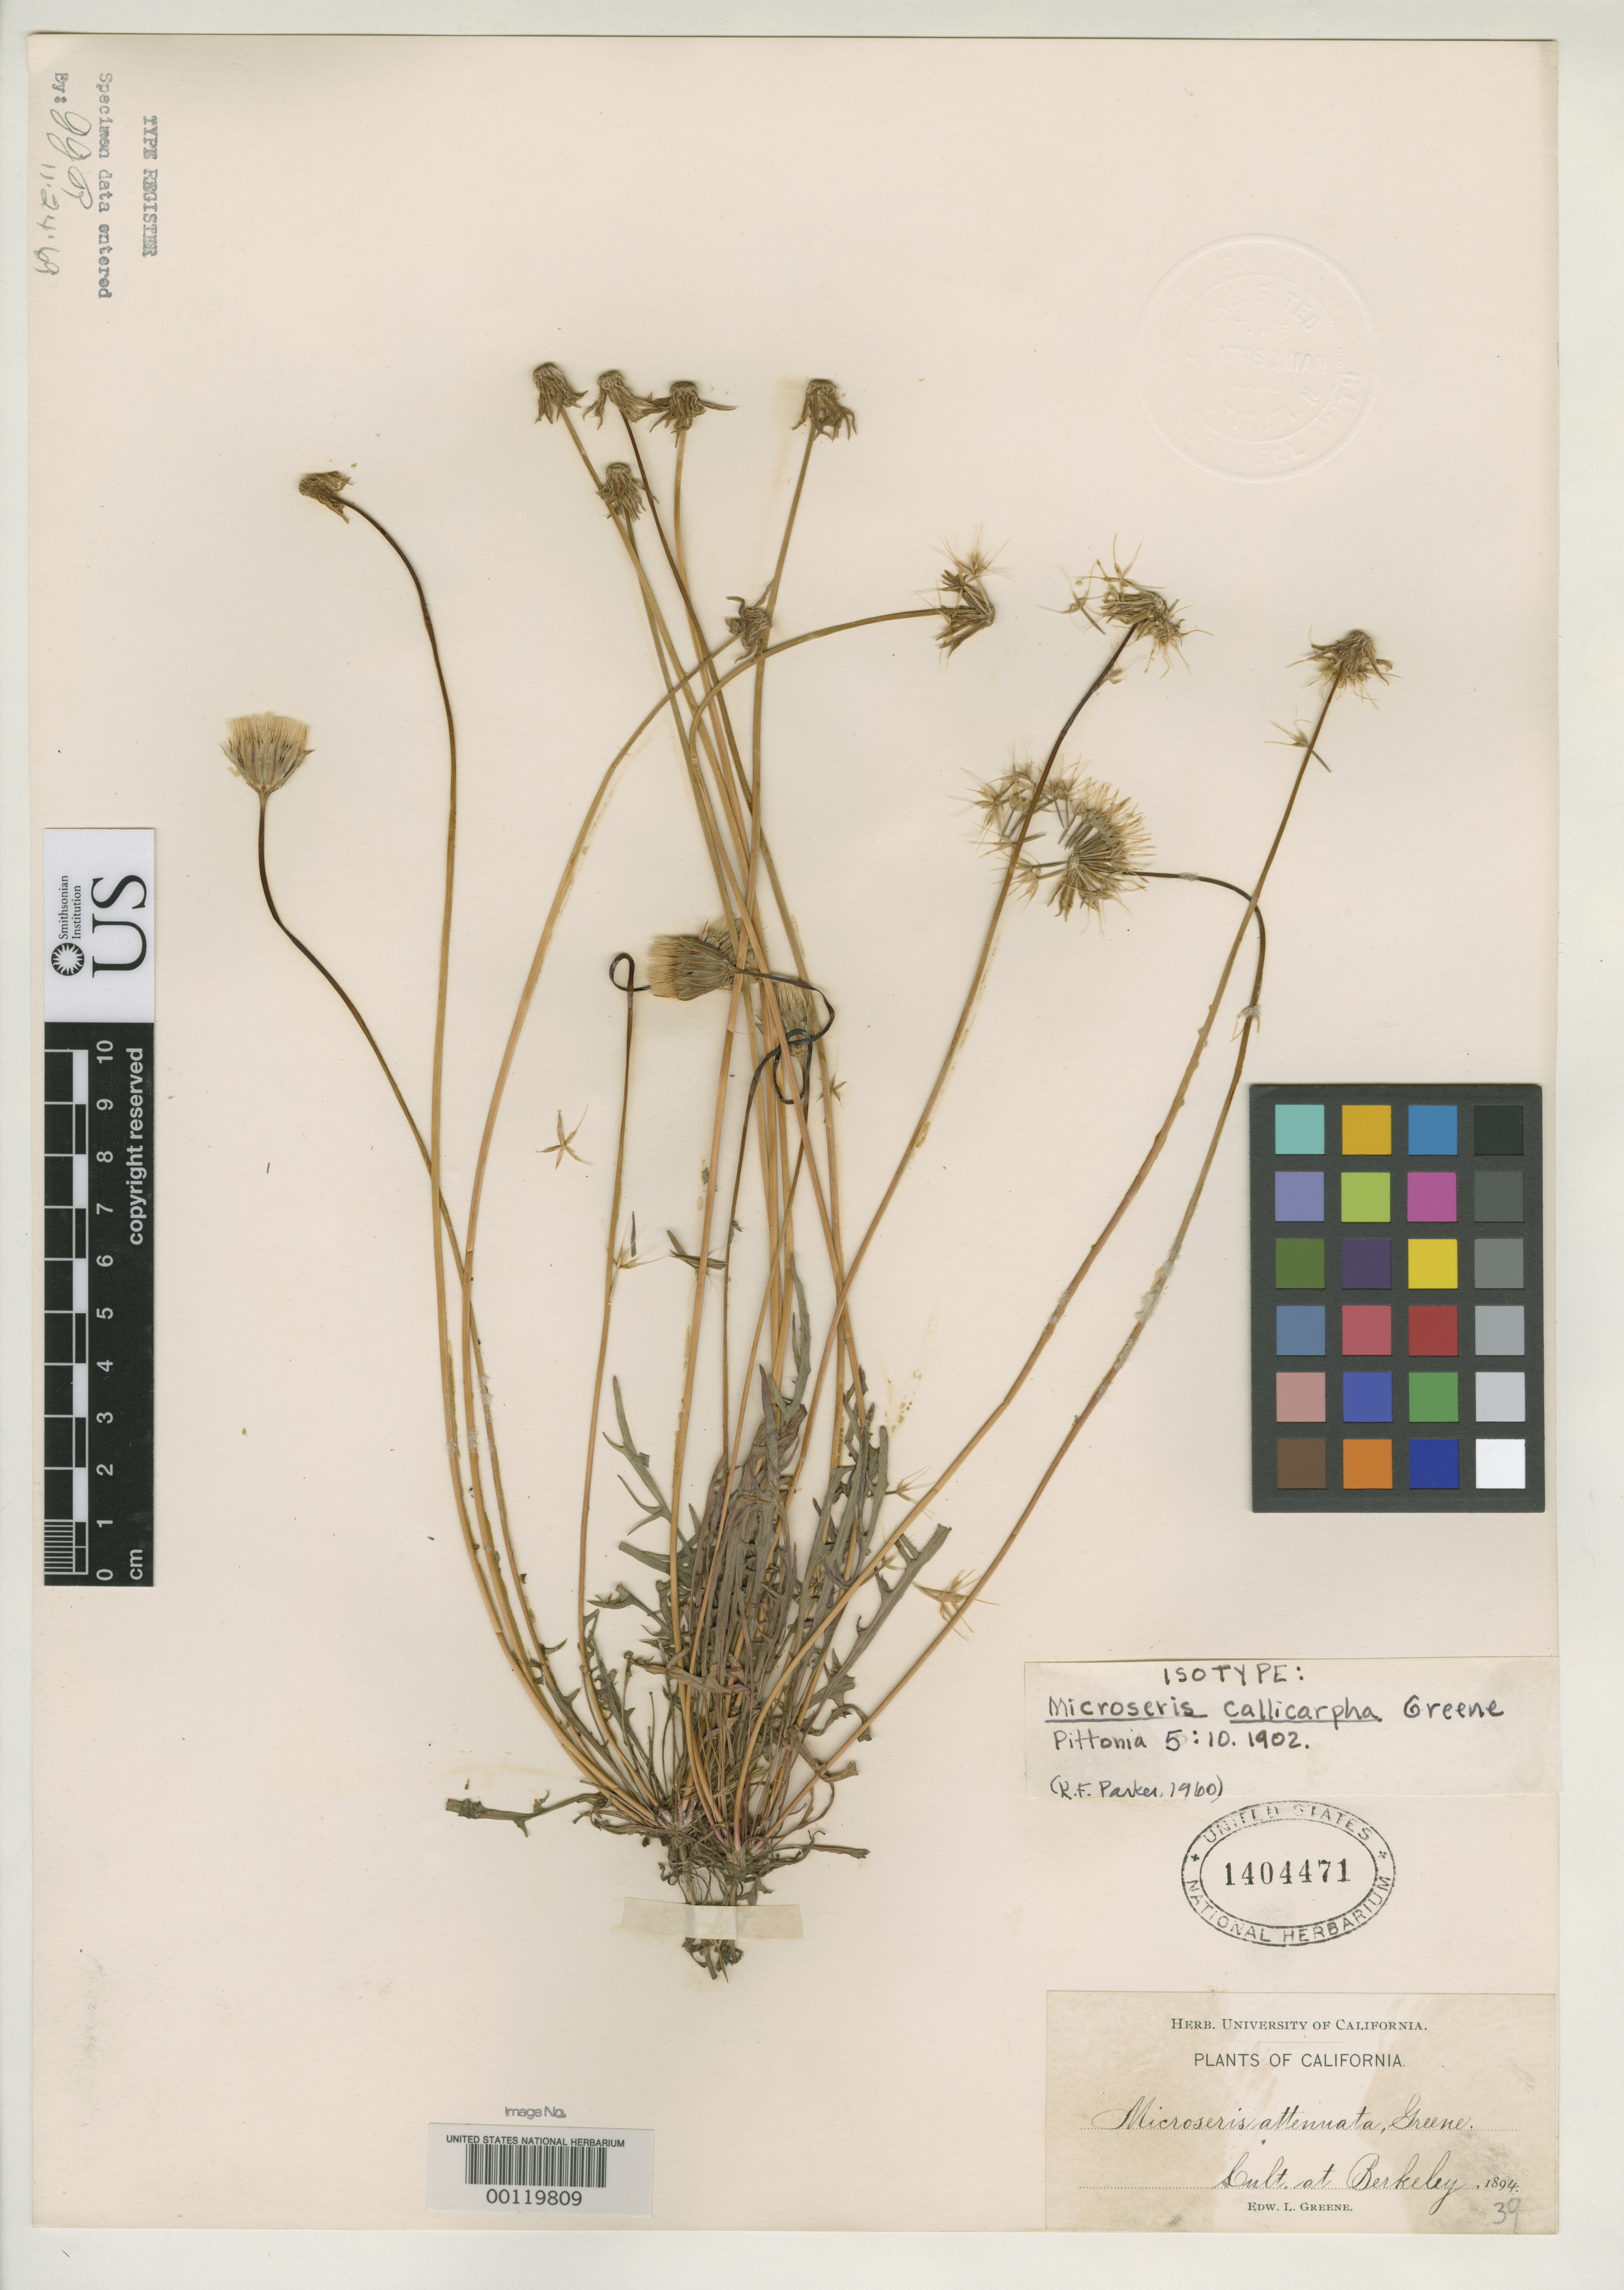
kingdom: Plantae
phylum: Tracheophyta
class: Magnoliopsida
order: Asterales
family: Asteraceae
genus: Microseris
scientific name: Microseris callicarpha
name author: Greene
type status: Isotype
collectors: E. L. Greene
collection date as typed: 1894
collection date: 1894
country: United States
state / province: California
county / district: Alameda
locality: Berkeley.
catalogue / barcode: US 1404471